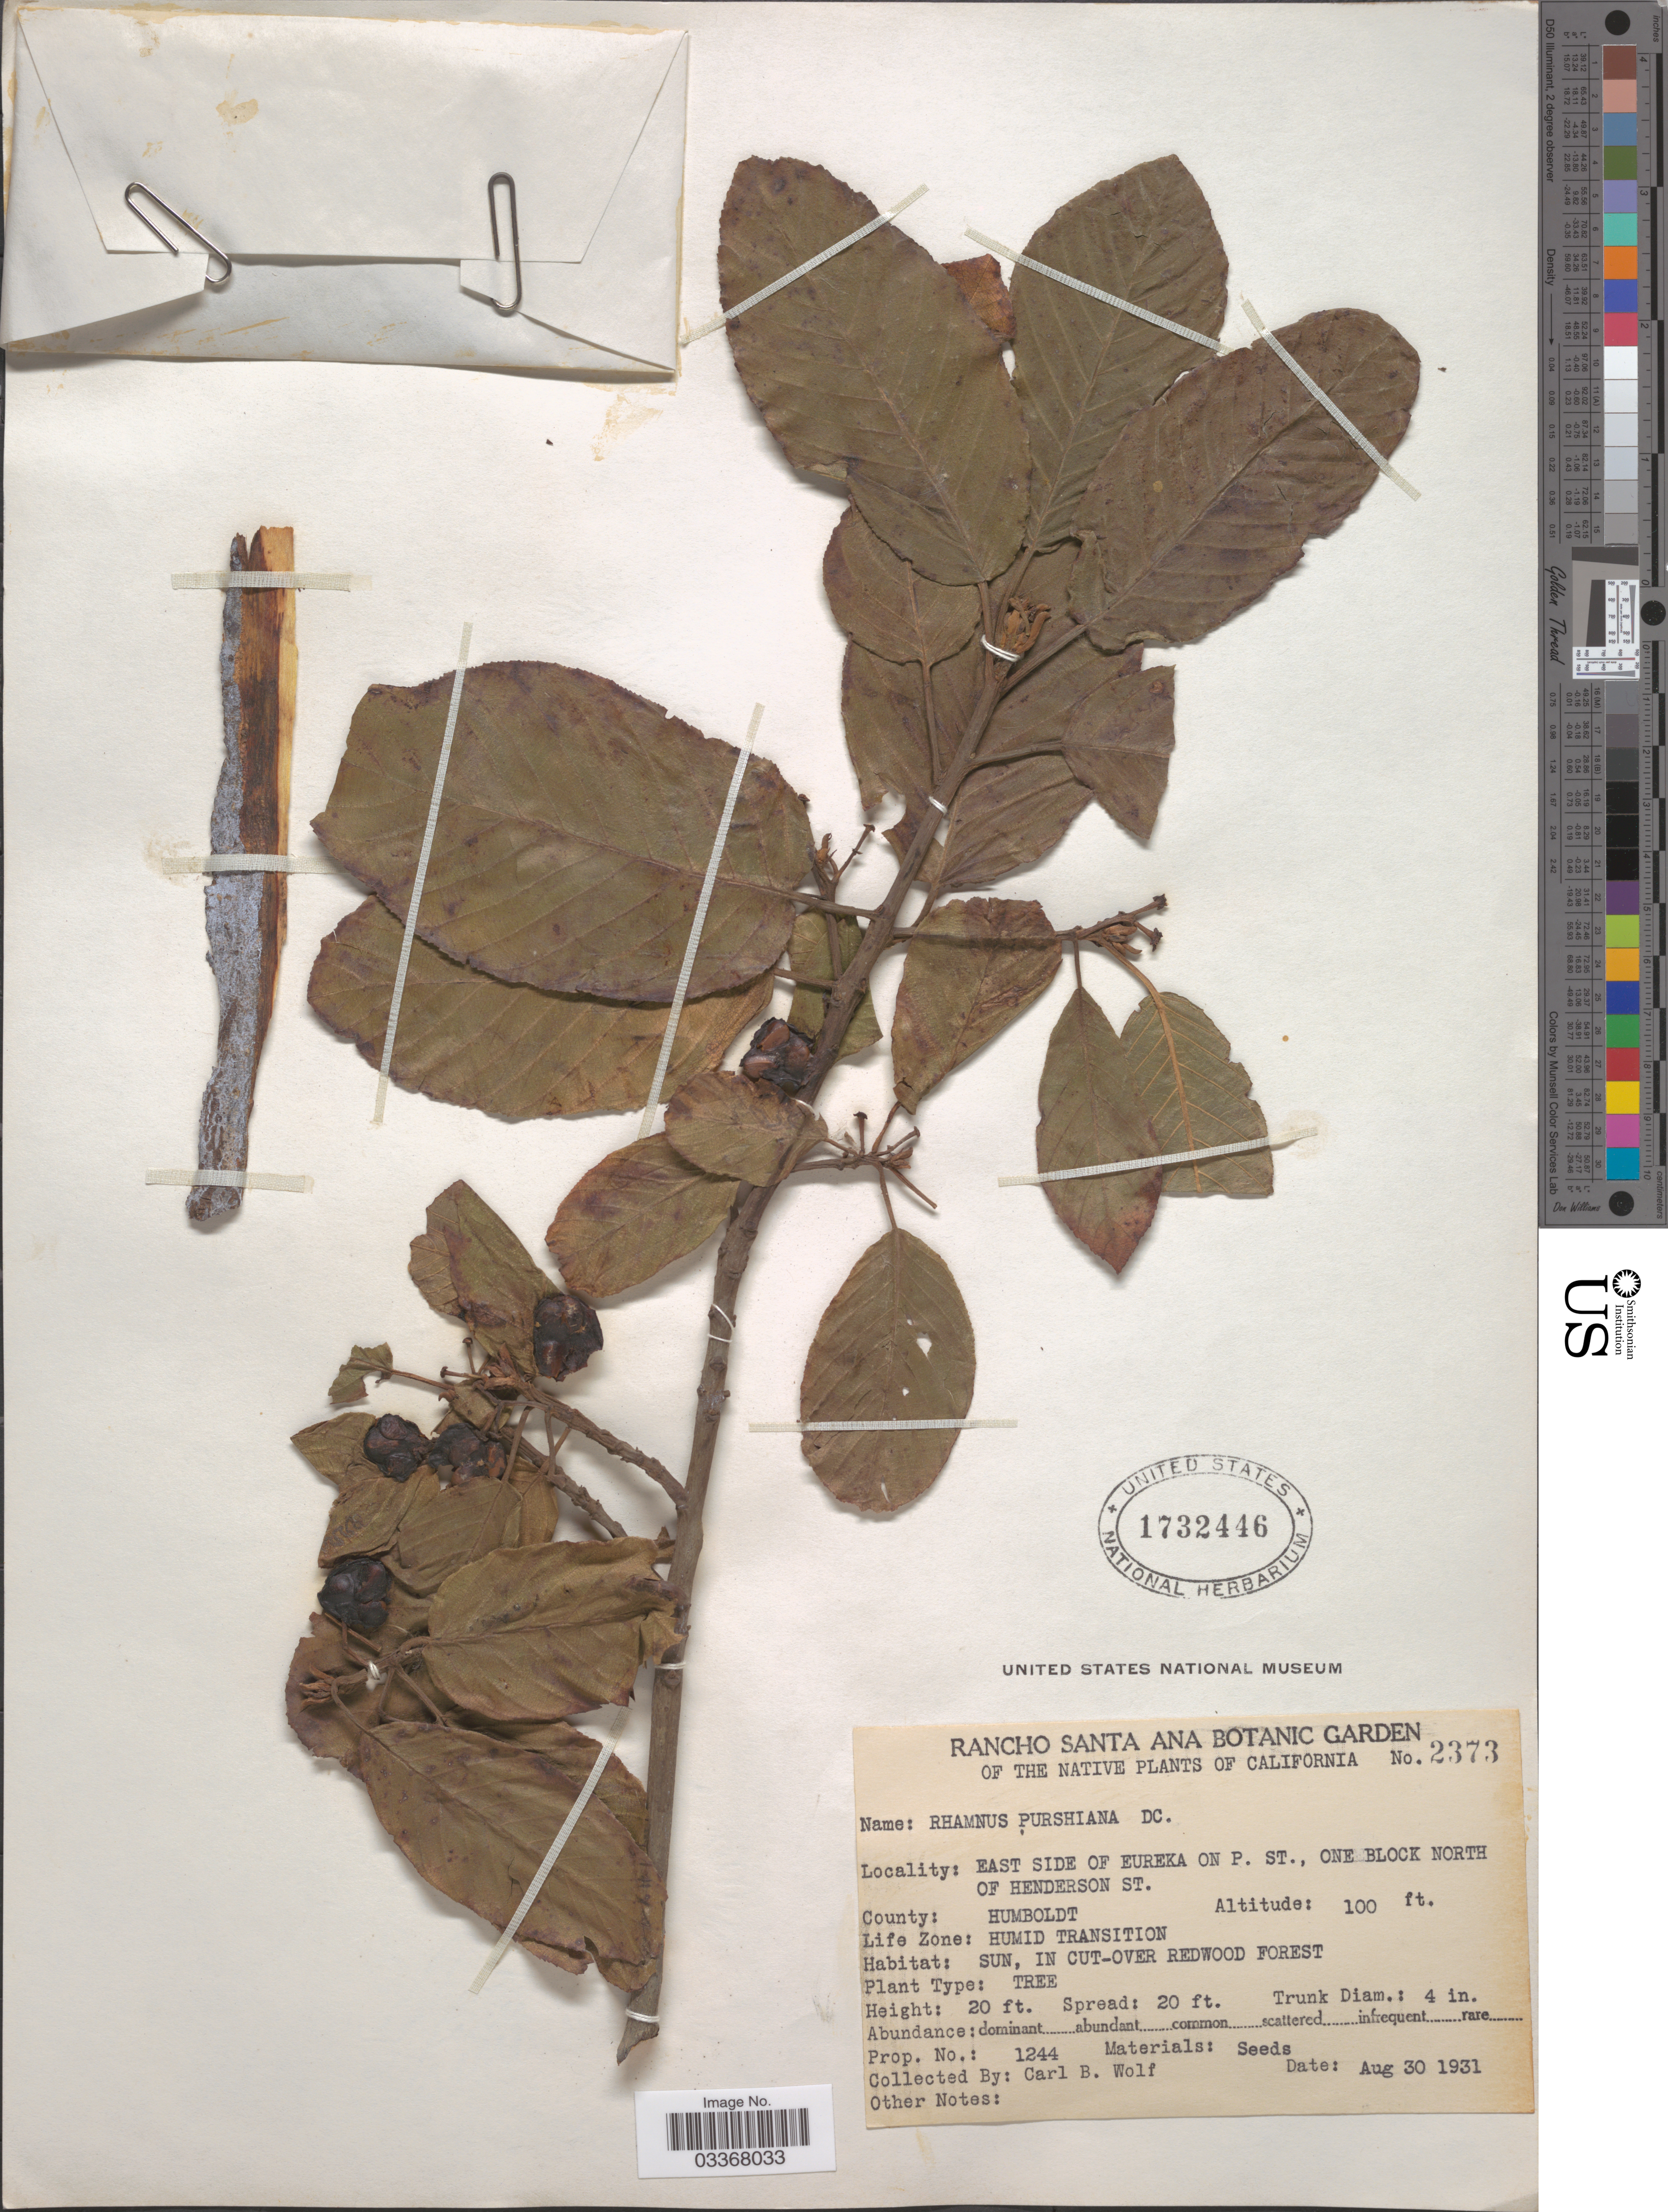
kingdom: Plantae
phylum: Tracheophyta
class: Magnoliopsida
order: Rosales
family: Rhamnaceae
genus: Frangula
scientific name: Frangula purshiana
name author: (DC.) A. Gray ex J.G. Cooper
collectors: C. B. Wolf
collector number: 2373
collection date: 1931-08-30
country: United States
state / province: California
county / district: Humboldt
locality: East side of Eureka on P. St., One Block north of Henderson St., County: Humboldt.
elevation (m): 30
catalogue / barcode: US 1732446